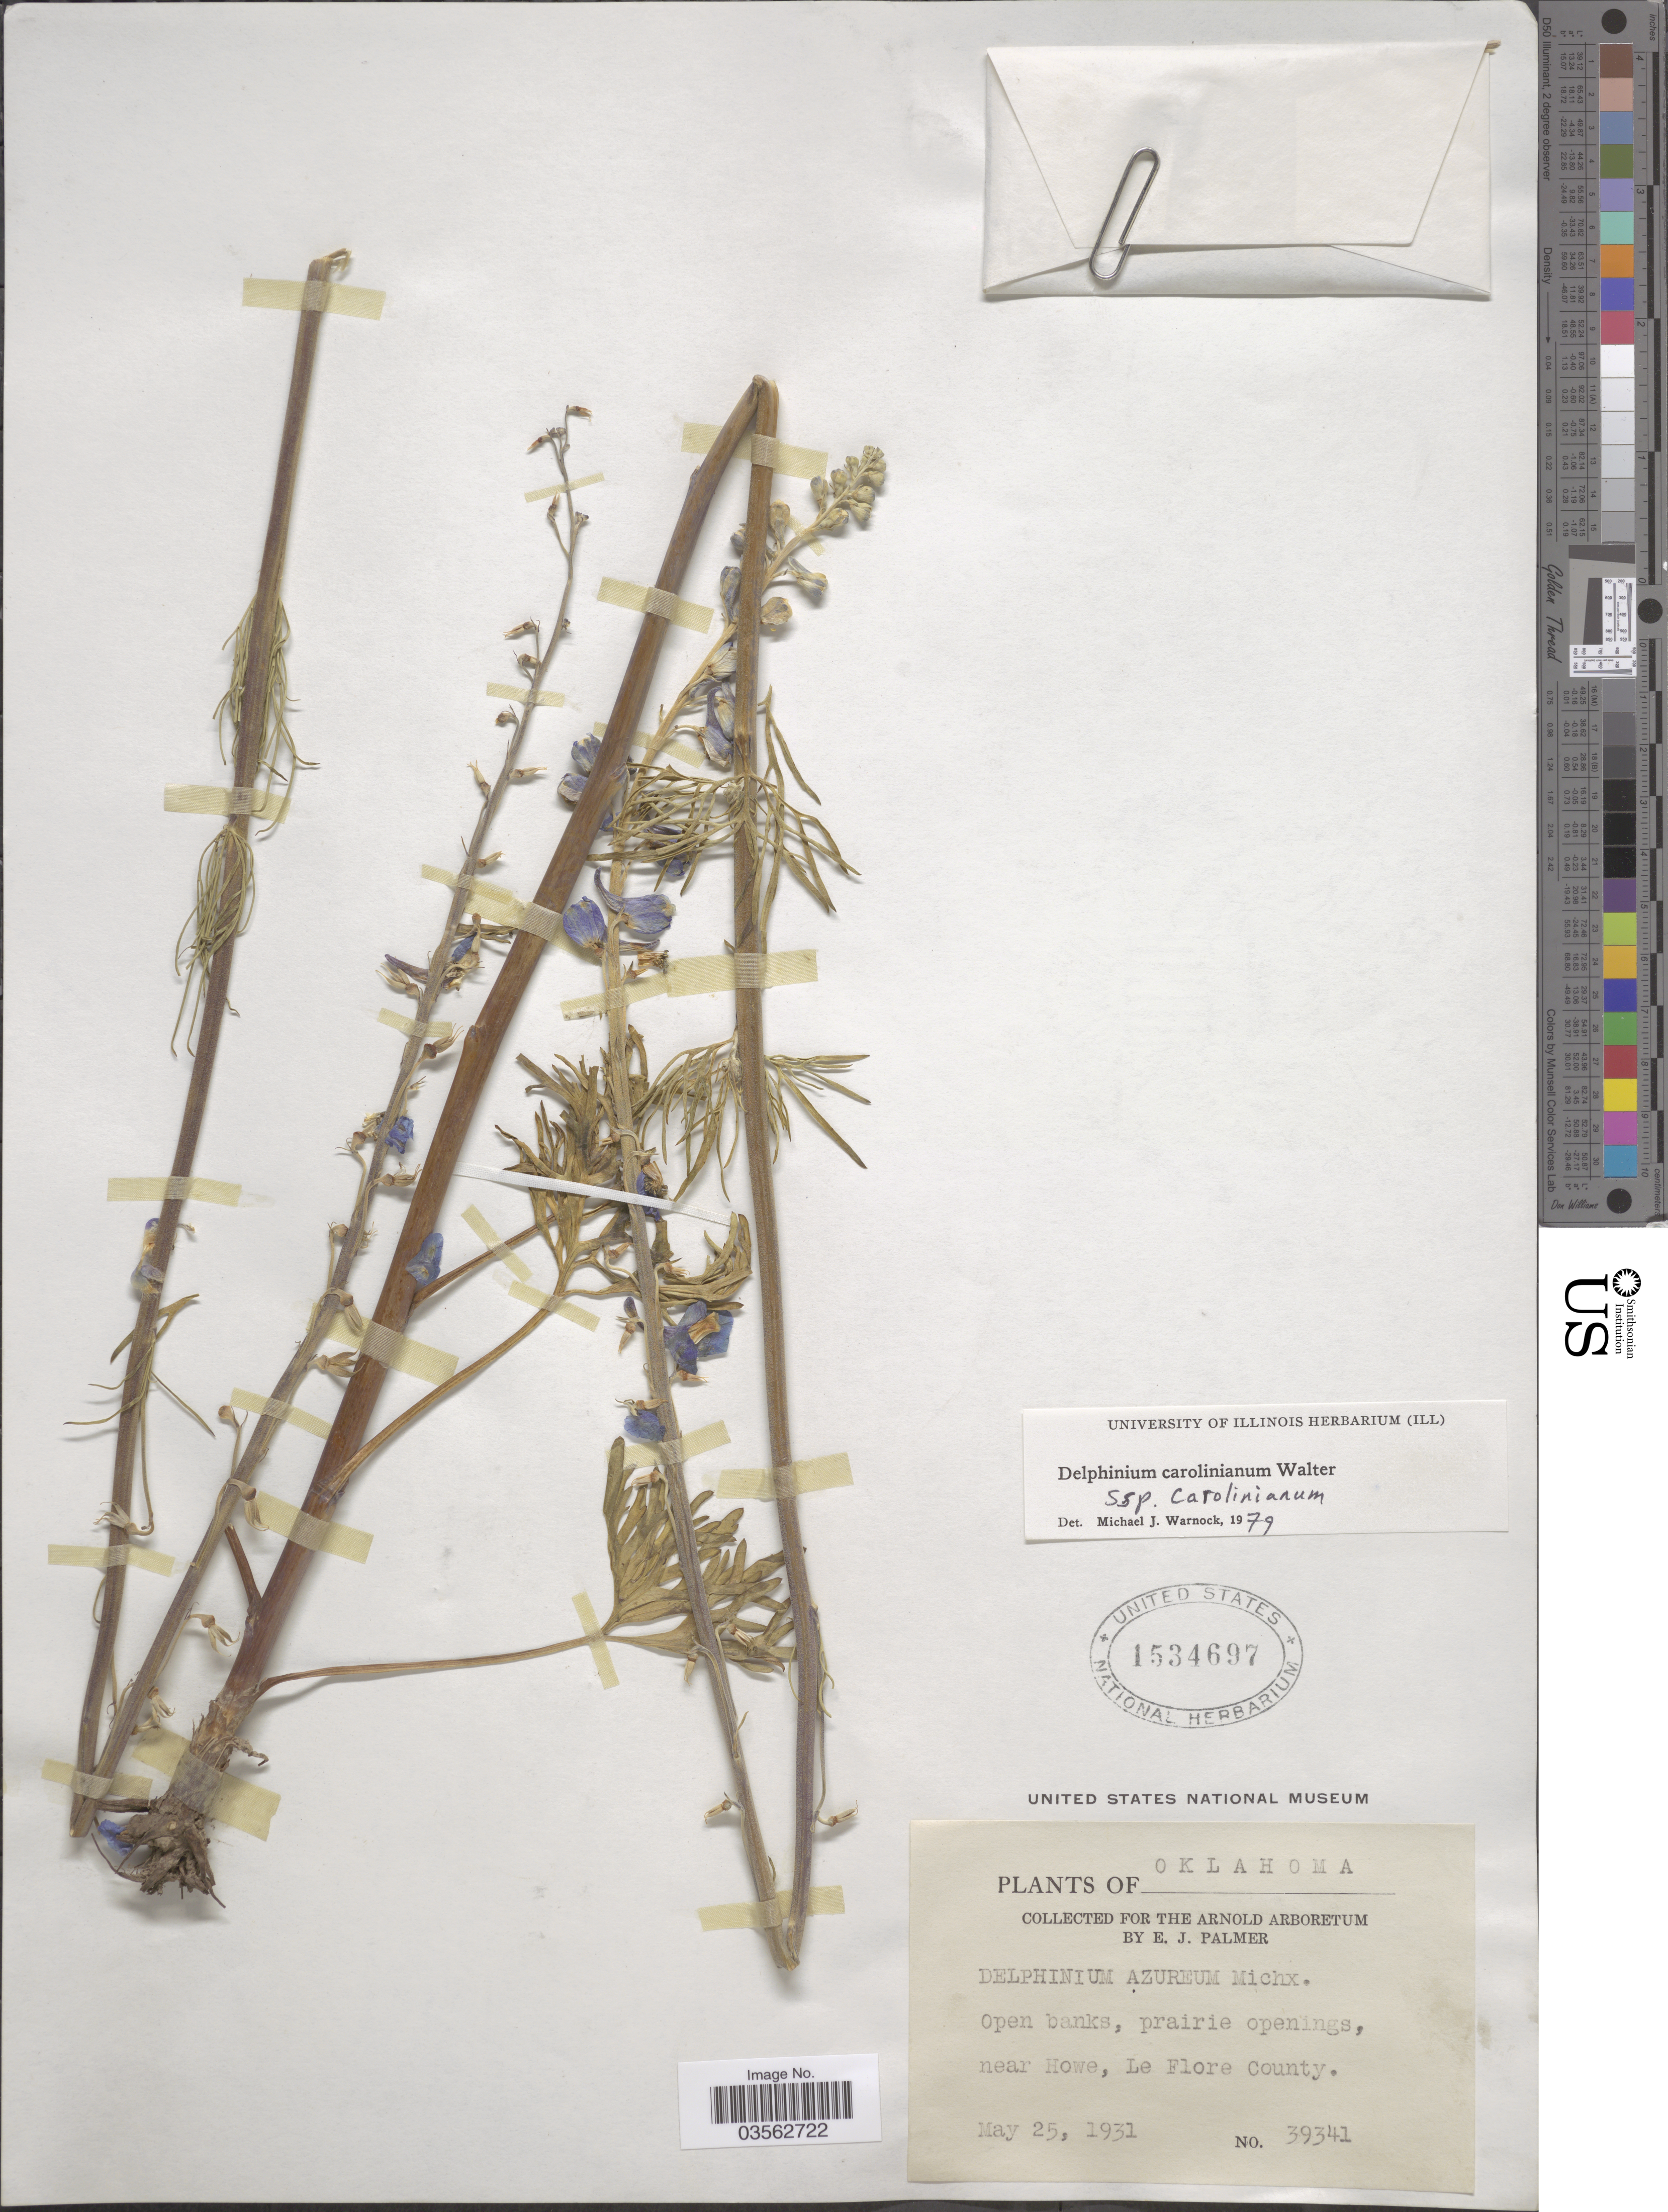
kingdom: Plantae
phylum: Tracheophyta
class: Magnoliopsida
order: Ranunculales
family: Ranunculaceae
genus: Delphinium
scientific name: Delphinium carolinianum subsp. carolinianum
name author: Walter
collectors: E. J. Palmer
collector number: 39341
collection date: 1931-05-25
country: United States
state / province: Oklahoma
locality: Open banks, prairie openings, near Howe, Le Flore County.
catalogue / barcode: US 1534697